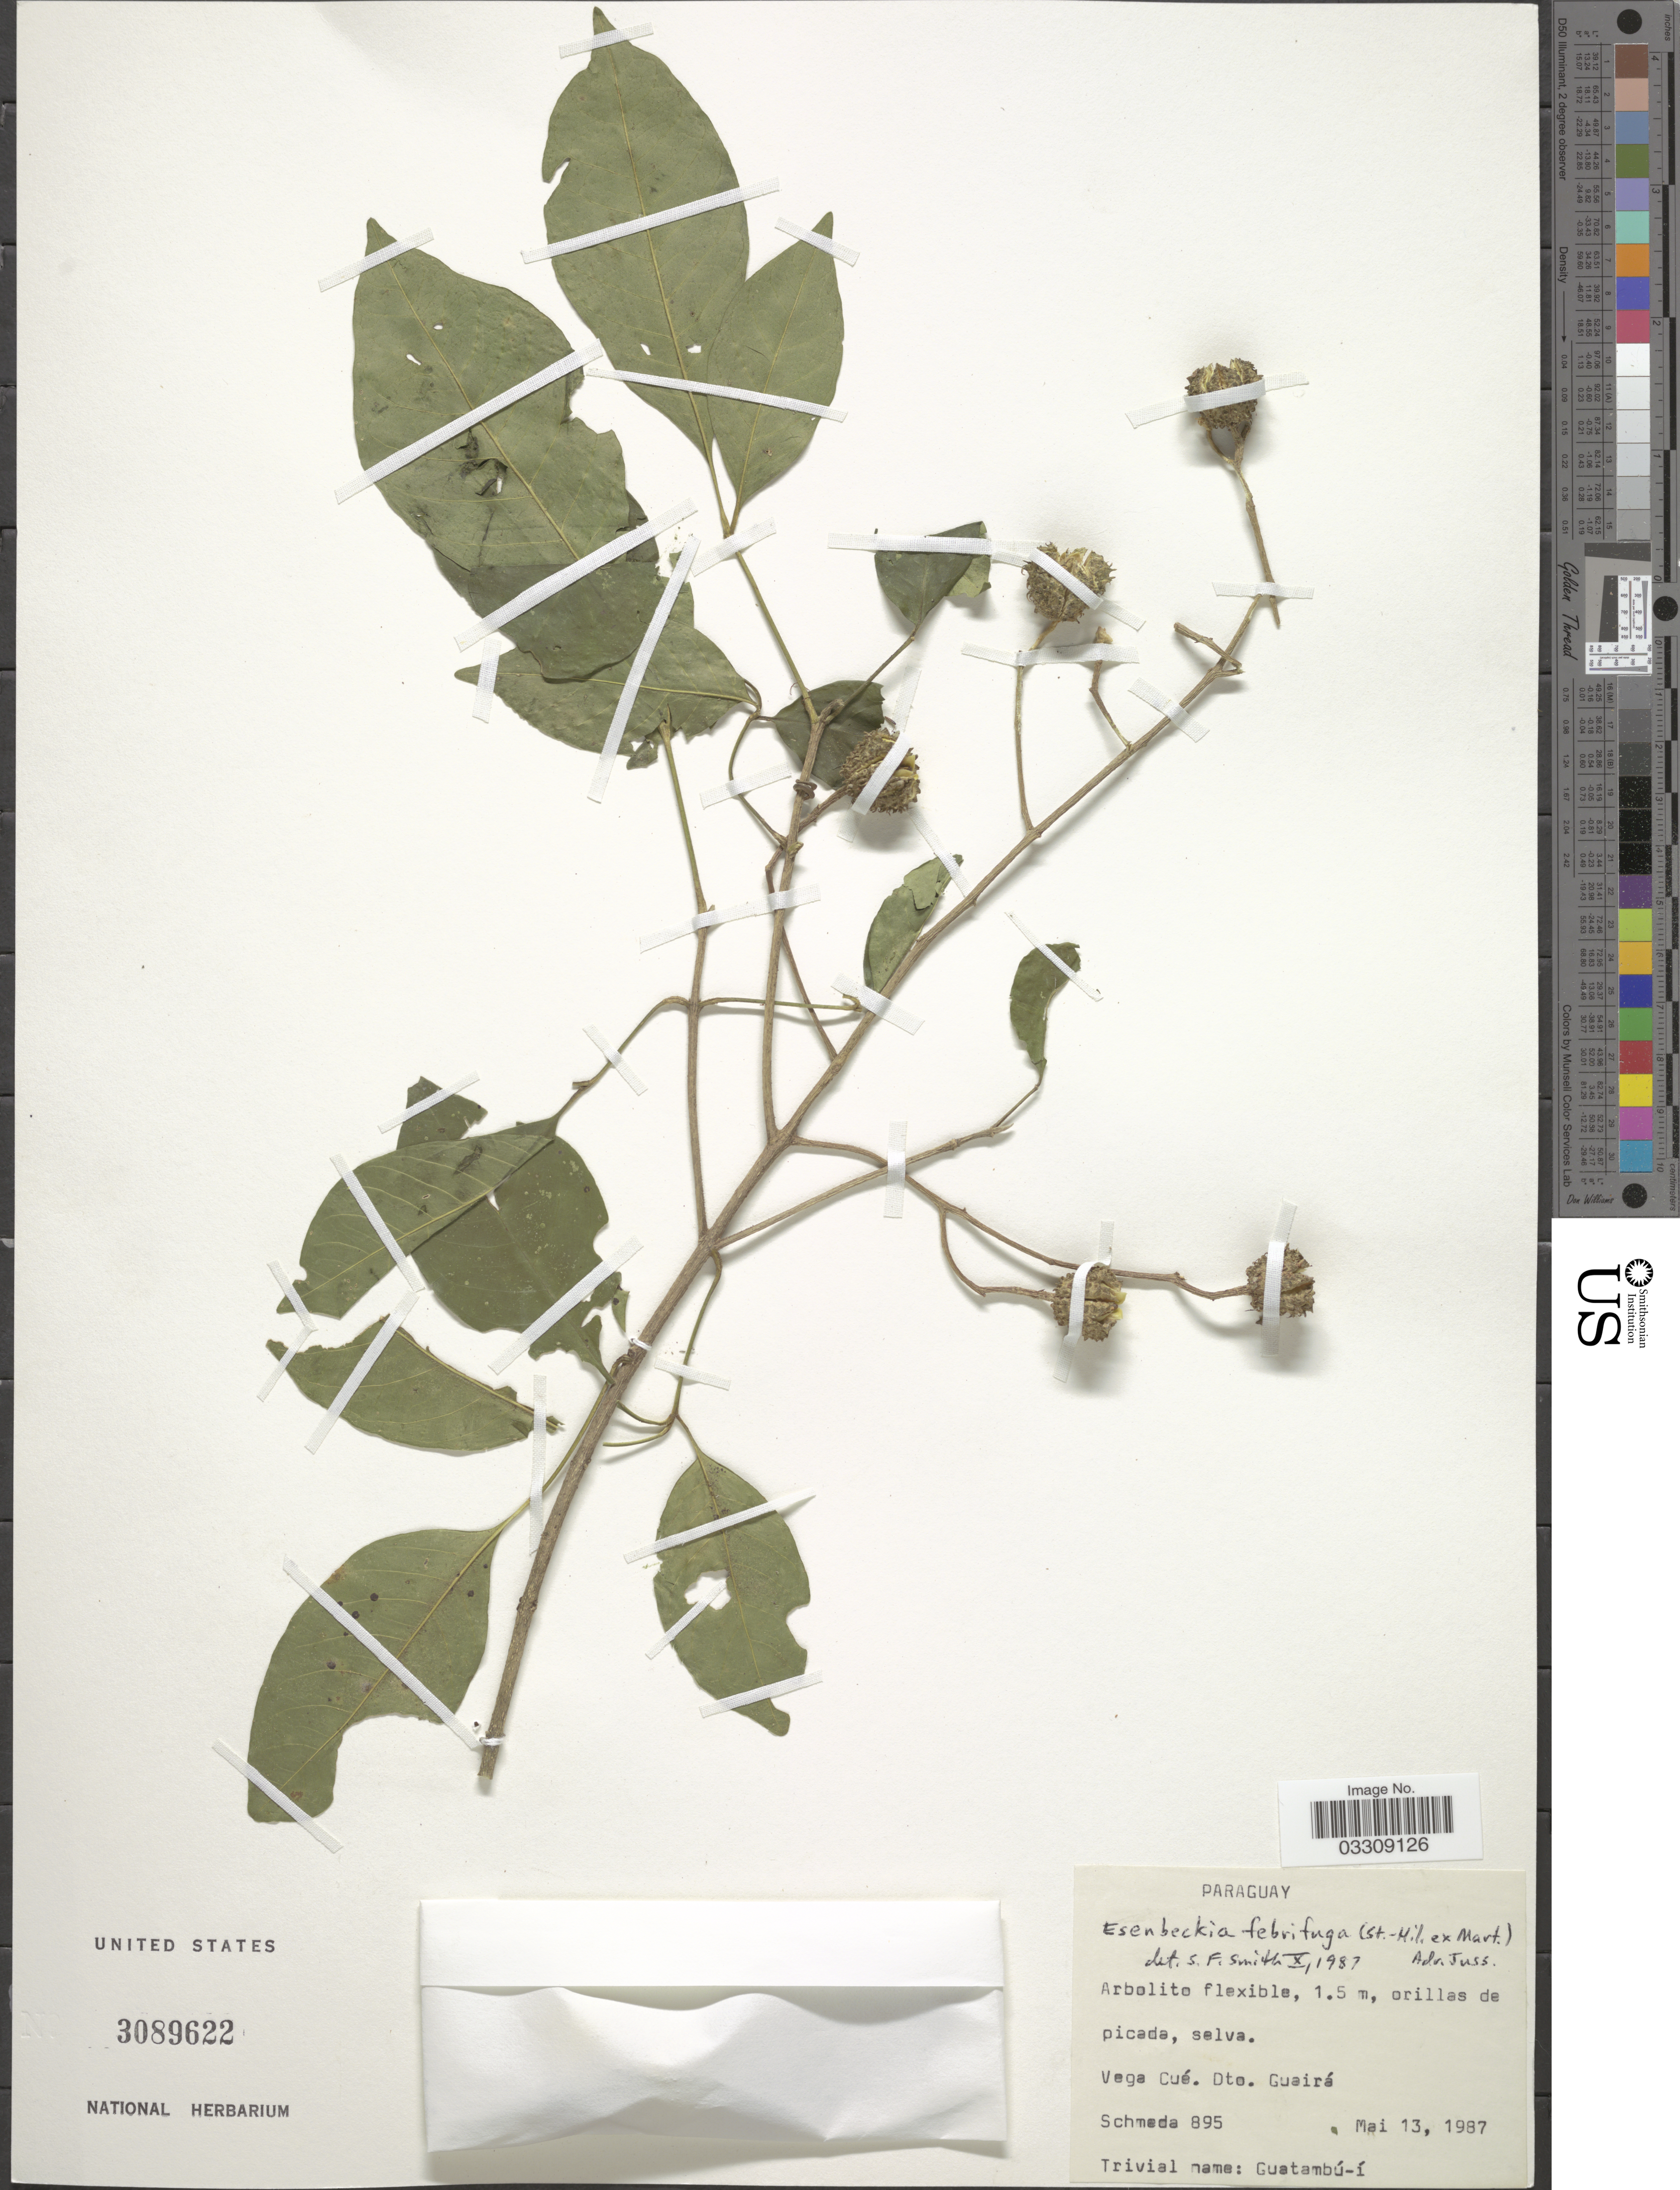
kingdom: Plantae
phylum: Tracheophyta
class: Magnoliopsida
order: Sapindales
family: Rutaceae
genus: Esenbeckia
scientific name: Esenbeckia febrifuga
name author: (A. St.-Hil.) A. Juss. ex Mart.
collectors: Schmeda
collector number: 895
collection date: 1987-05-13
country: Paraguay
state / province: Guaira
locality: Vega Cué. Dto. Guairá.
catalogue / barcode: US 3089622